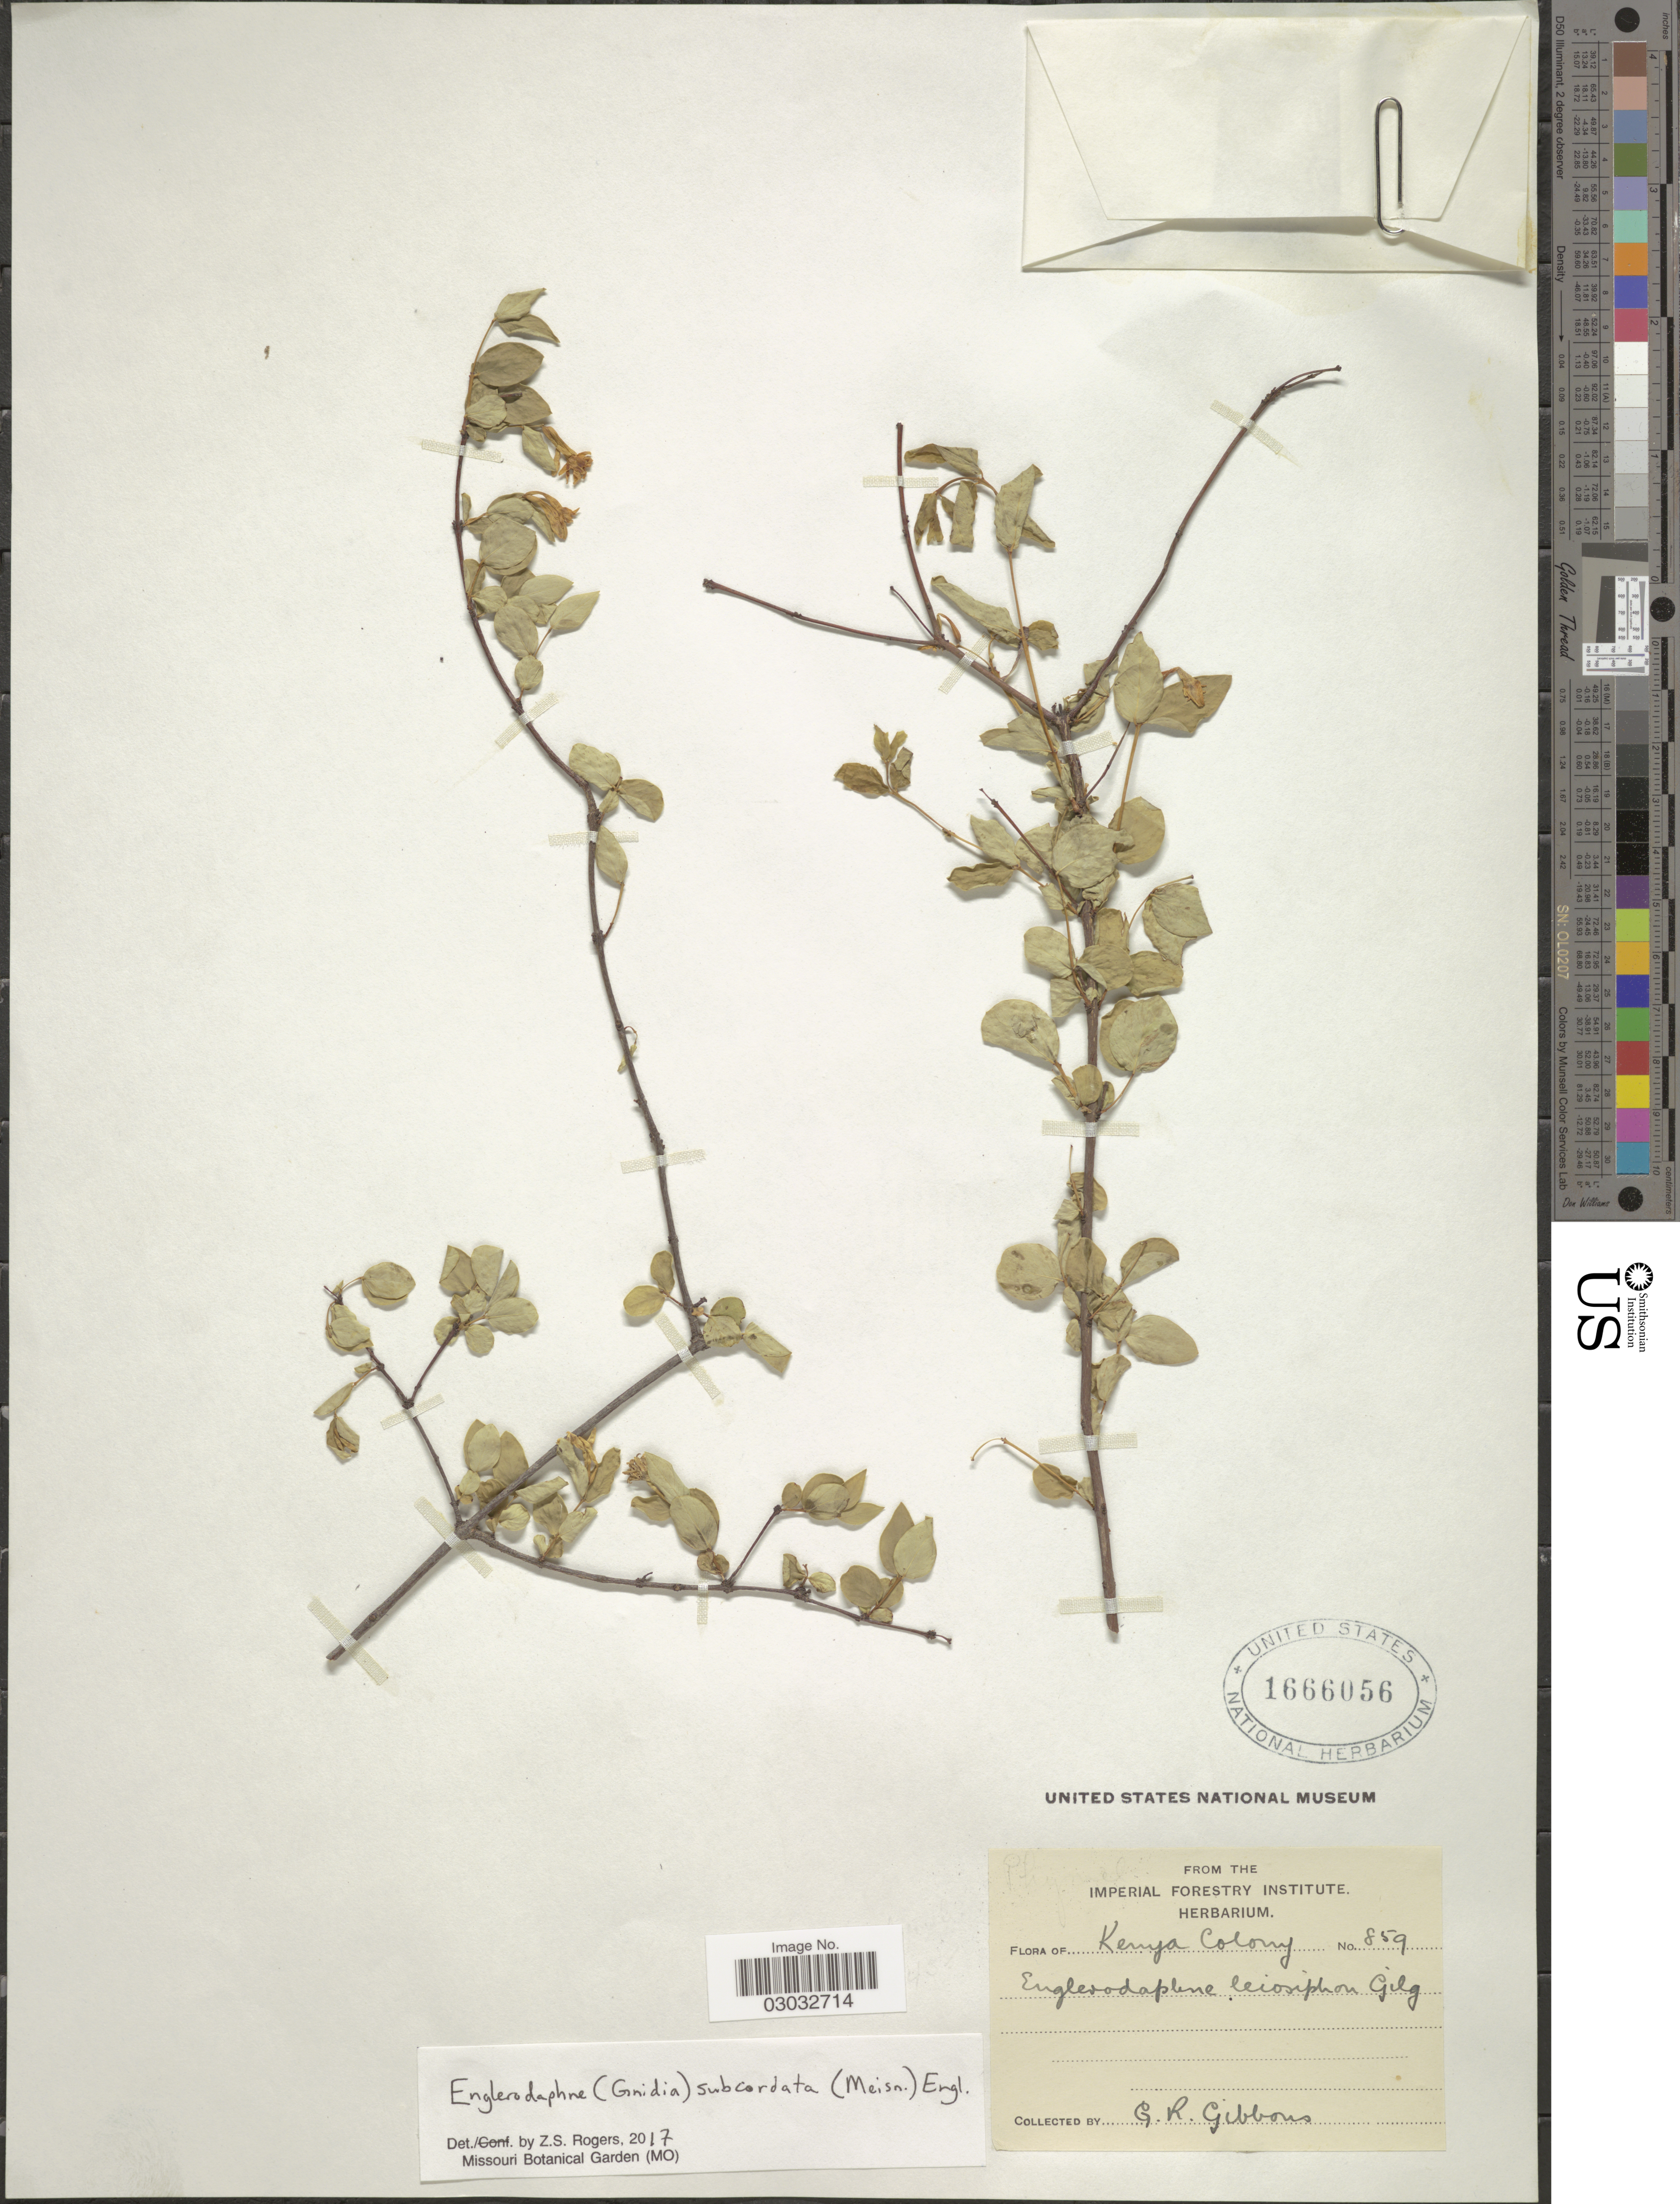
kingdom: Plantae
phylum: Tracheophyta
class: Magnoliopsida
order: Malvales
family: Thymelaeaceae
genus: Englerodaphne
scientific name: Englerodaphne leiosiphon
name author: Gilg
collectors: G. Gibbons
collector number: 859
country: Kenya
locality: Kenya Colony.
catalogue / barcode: US 1666056